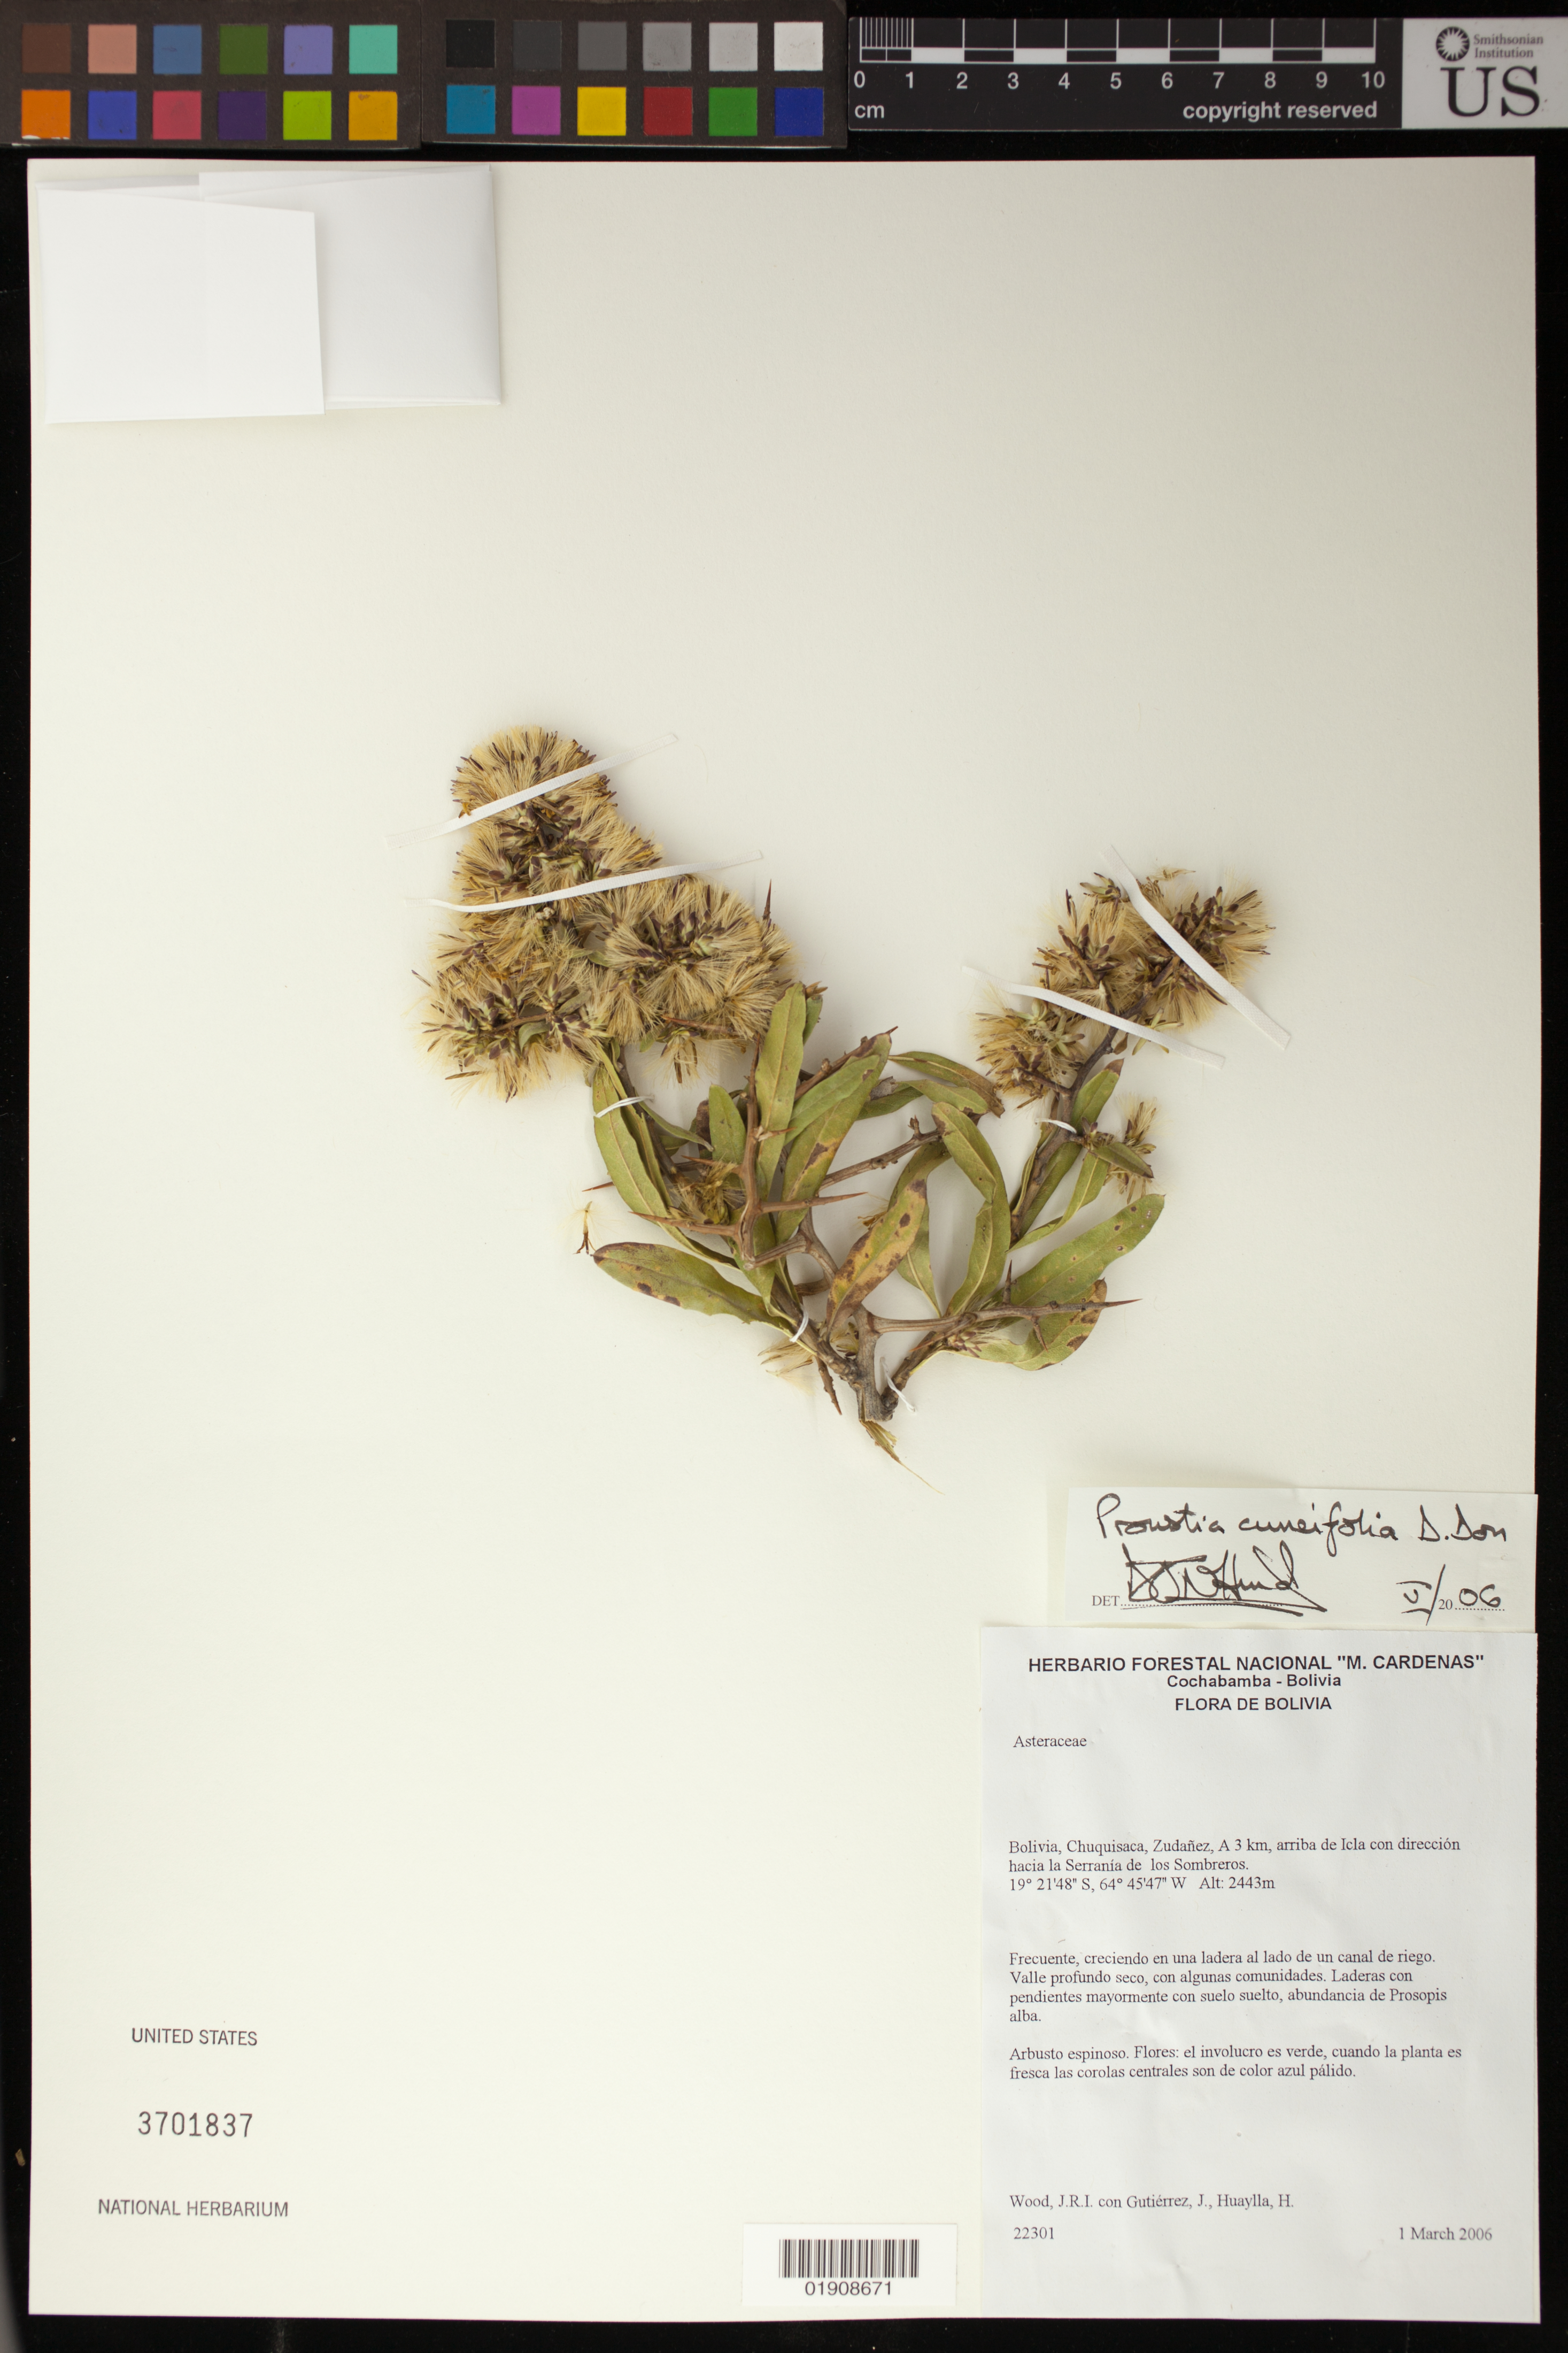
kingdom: Plantae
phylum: Tracheophyta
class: Magnoliopsida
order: Asterales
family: Asteraceae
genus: Proustia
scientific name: Proustia cuneifolia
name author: D. Don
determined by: Hind, D. J. N.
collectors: J. R. I. Wood, J. Gutiérrez & H. Huaylla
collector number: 22301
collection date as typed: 1 March 2006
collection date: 2006-03-01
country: Bolivia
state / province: Chuquisaca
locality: Zudanez, A 3 km, arriba de Icla con direccion hacia la Serrania de los Sombreros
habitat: Frecuente, creciendo en una ladera al lado de un canal de riego. Valle profundo seco, con algunas comunidades. Laderas con pendientes majormente con suelo suelto, abundancia de Prosopis alba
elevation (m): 2443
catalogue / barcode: US 3701837